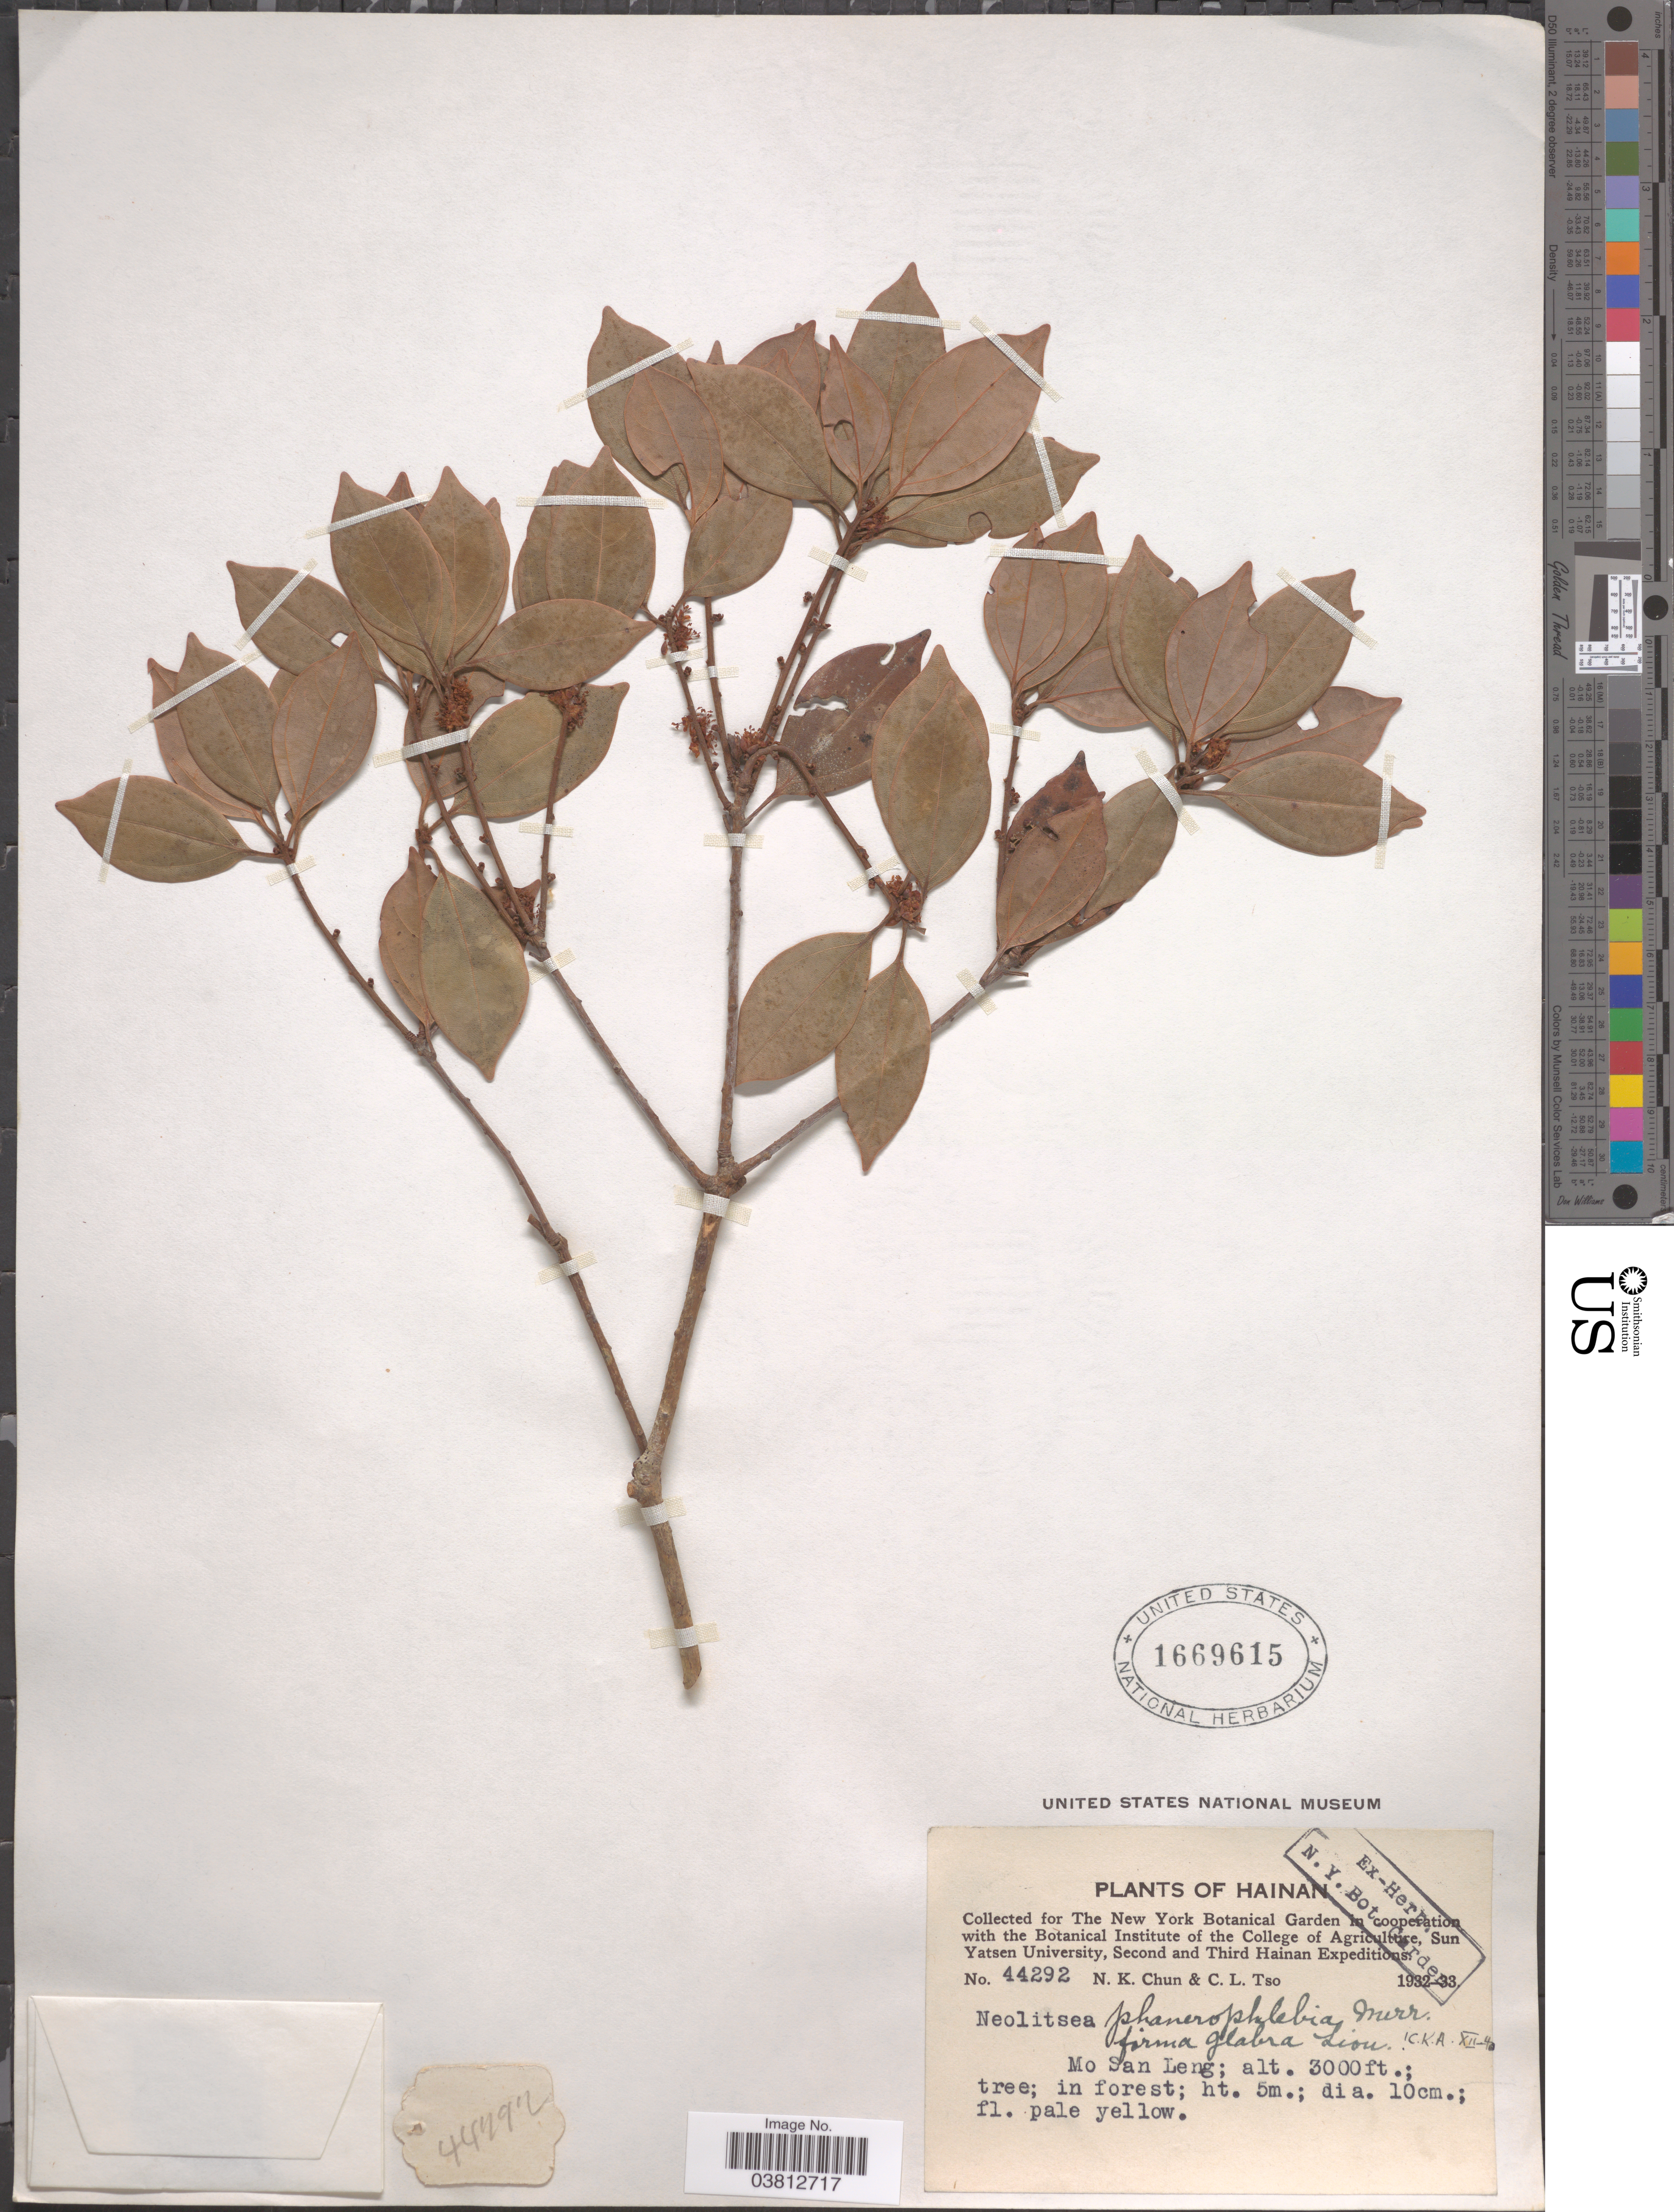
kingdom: Plantae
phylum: Tracheophyta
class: Magnoliopsida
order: Laurales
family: Lauraceae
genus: Neolitsea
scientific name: Neolitsea phanerophlebia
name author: Merr.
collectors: N. K. Chun & C. Tso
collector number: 44292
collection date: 1932/1933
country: China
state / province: Hainan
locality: Mo San Leng.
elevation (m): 914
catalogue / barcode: US 1669615